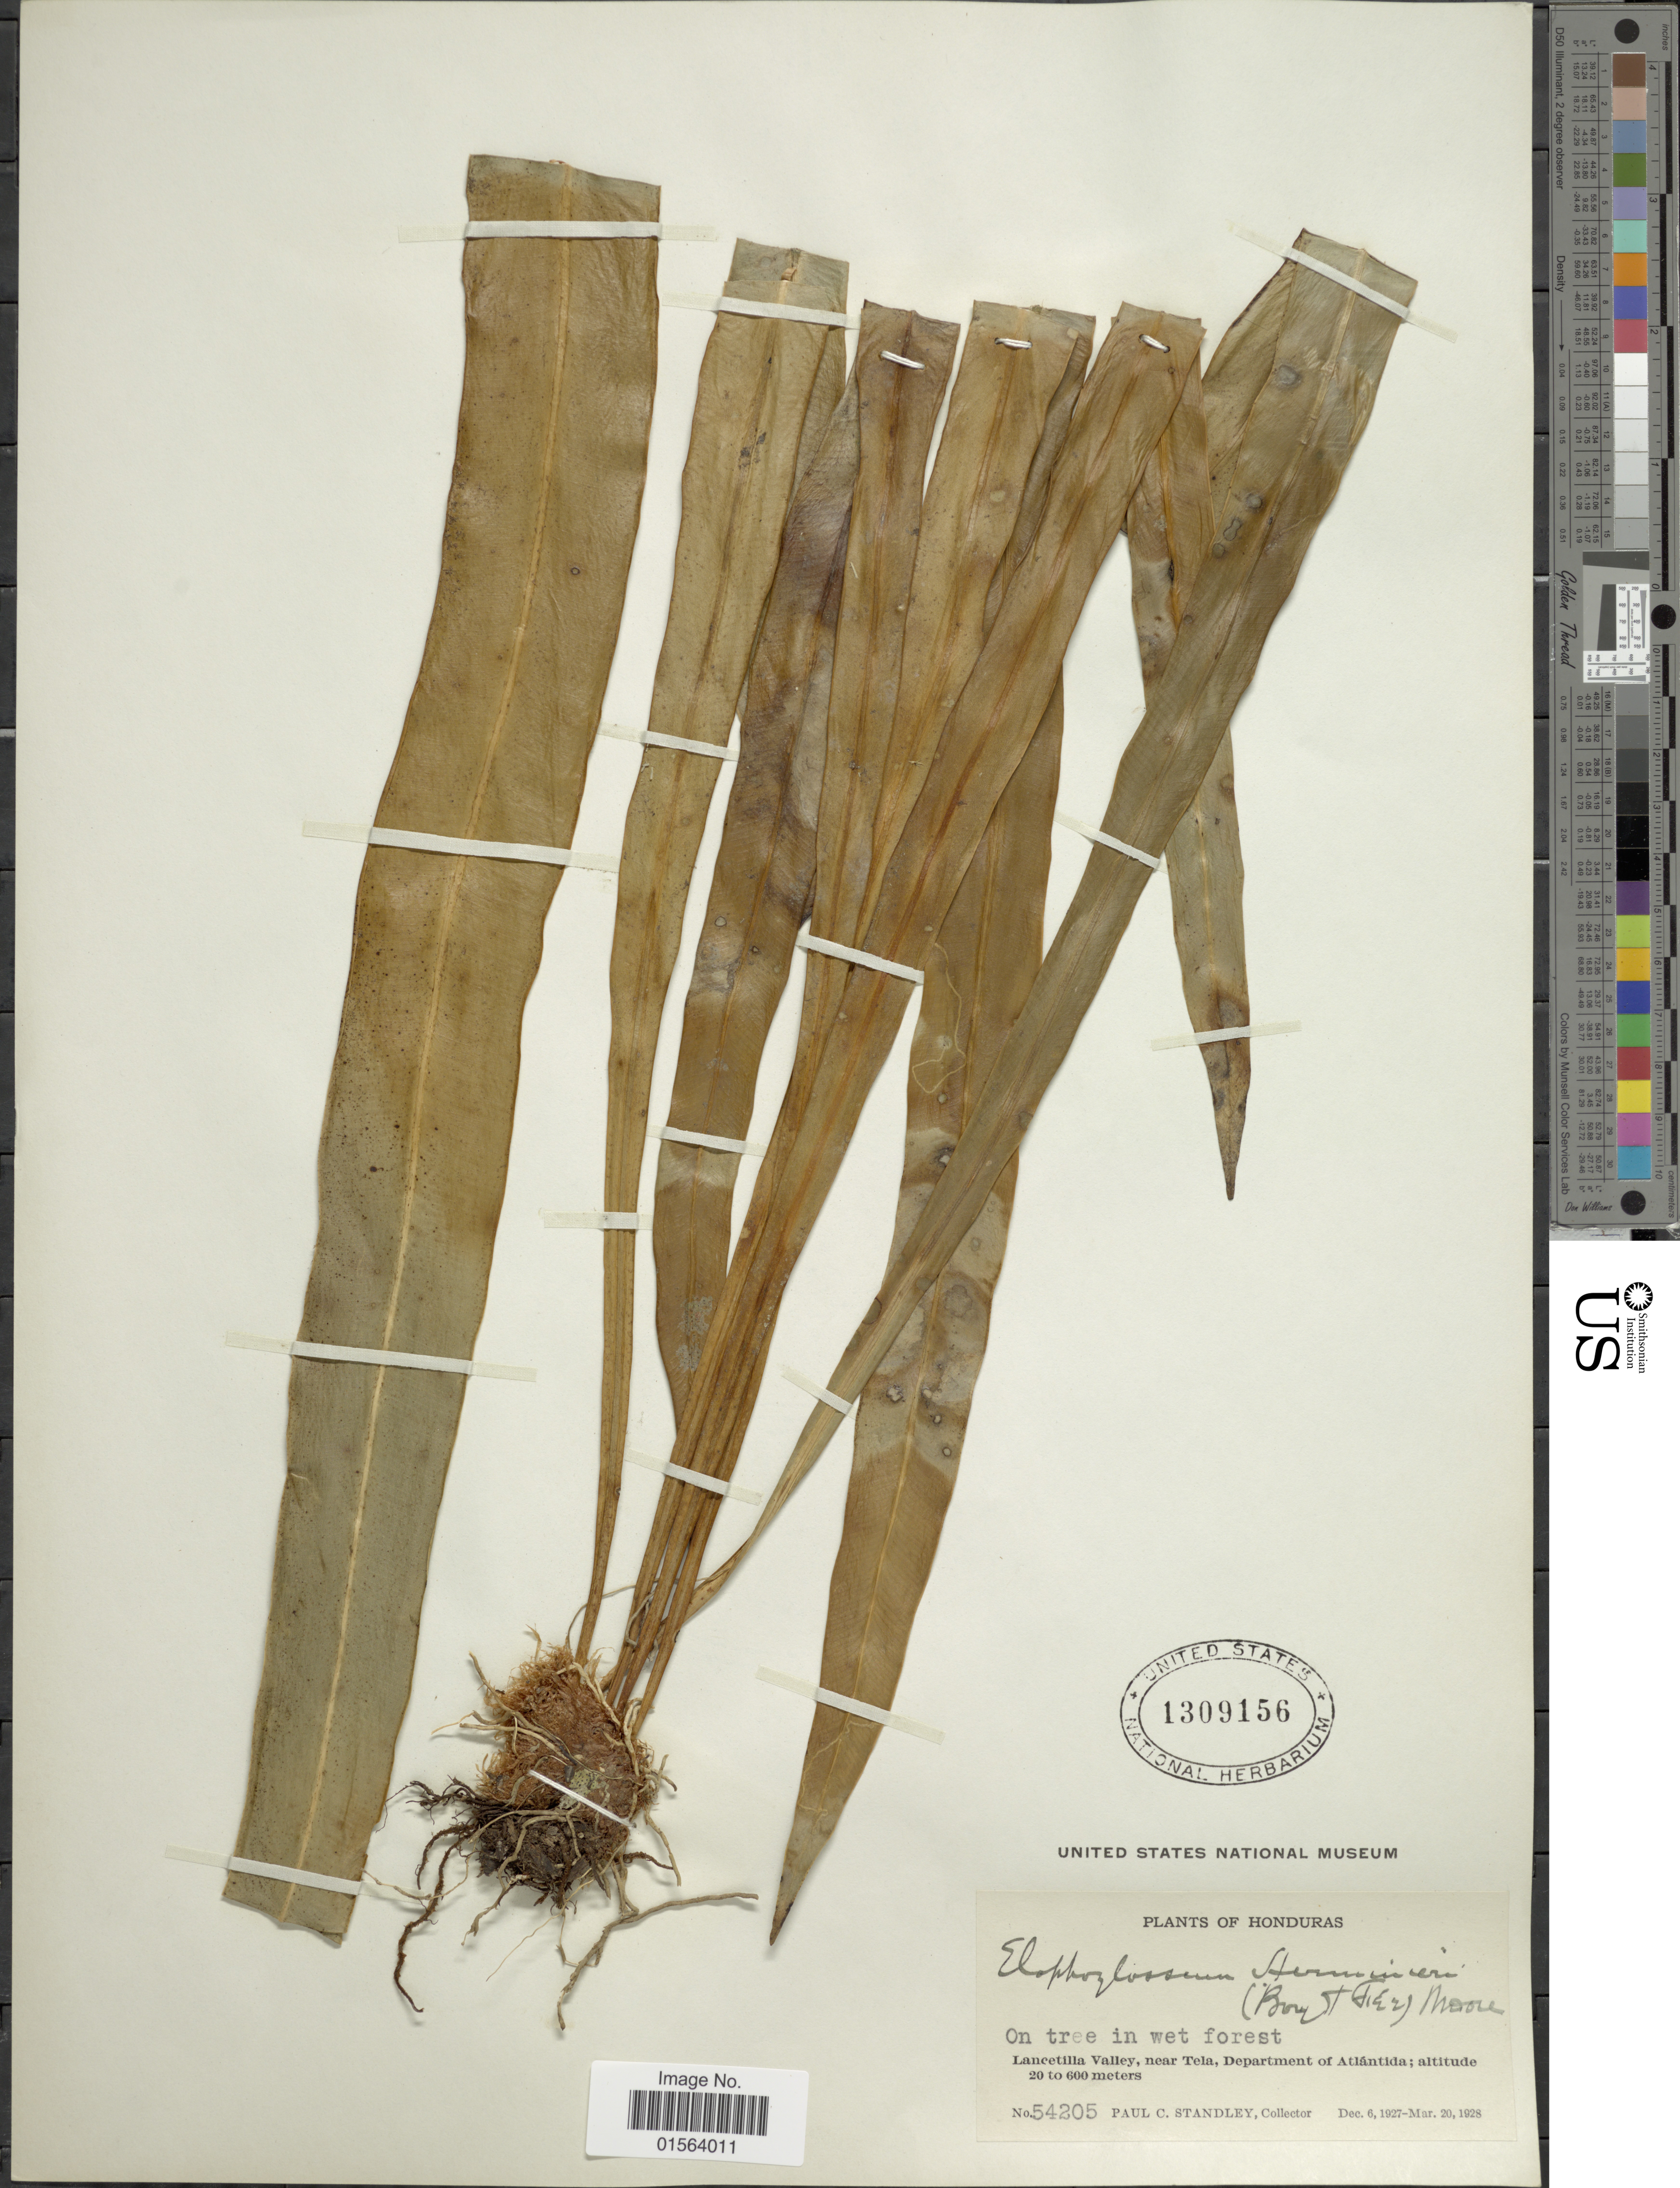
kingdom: Plantae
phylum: Tracheophyta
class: Polypodiopsida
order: Polypodiales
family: Dryopteridaceae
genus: Elaphoglossum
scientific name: Elaphoglossum herminieri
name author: (Bory & Fée) T. Moore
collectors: P. C. Standley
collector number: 54205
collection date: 1927-12-06/1928-03-20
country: Honduras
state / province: Atlántida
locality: Lancetilla Valley, near Tela, Department of Atlantida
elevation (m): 20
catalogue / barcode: US 1309156